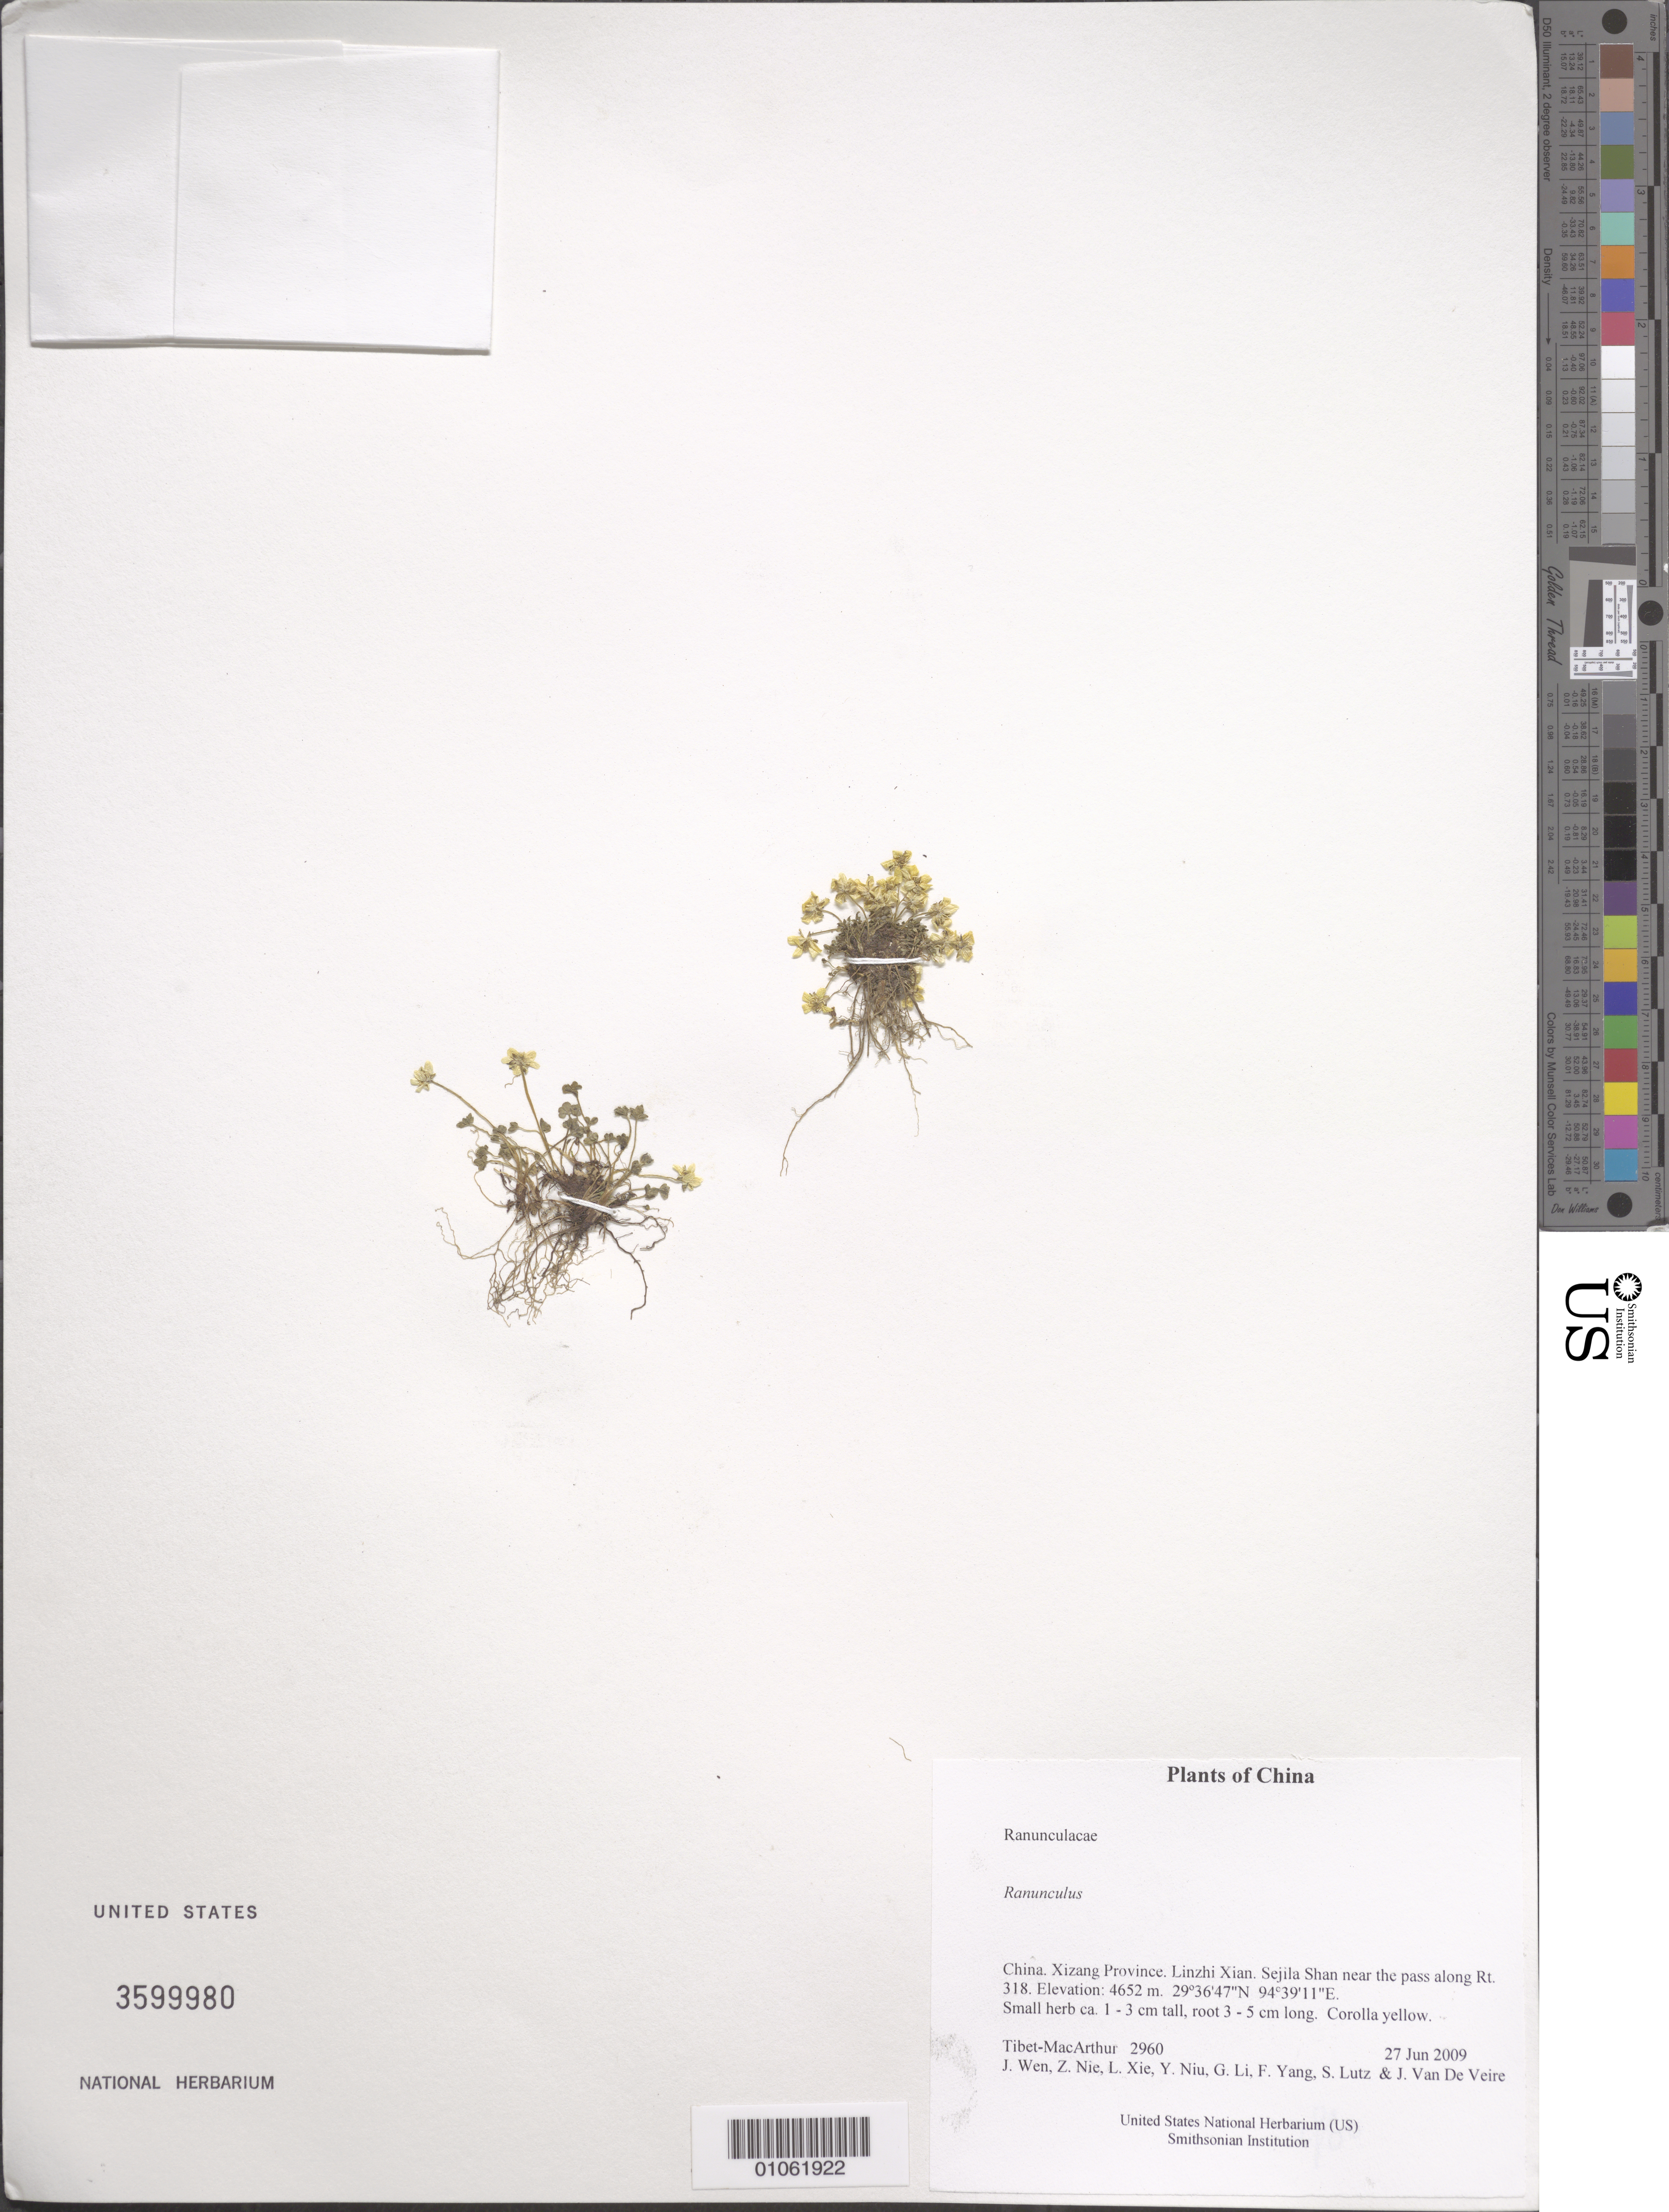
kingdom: Plantae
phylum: Tracheophyta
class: Magnoliopsida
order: Ranunculales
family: Ranunculaceae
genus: Ranunculus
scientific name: Ranunculus sp.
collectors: Tibet-MacArthur, J. Wen, Z. Nie, L. Xie, Y. Niu, G. Li, F. Yang, S. Lutz & J. Van De Veire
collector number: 2960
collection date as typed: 27 Jun 2009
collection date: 2009-06-27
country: China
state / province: Xizang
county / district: Linzhi Xian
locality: Sejila Shan near the pass along Rt. 318.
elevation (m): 4652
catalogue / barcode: US 3599980